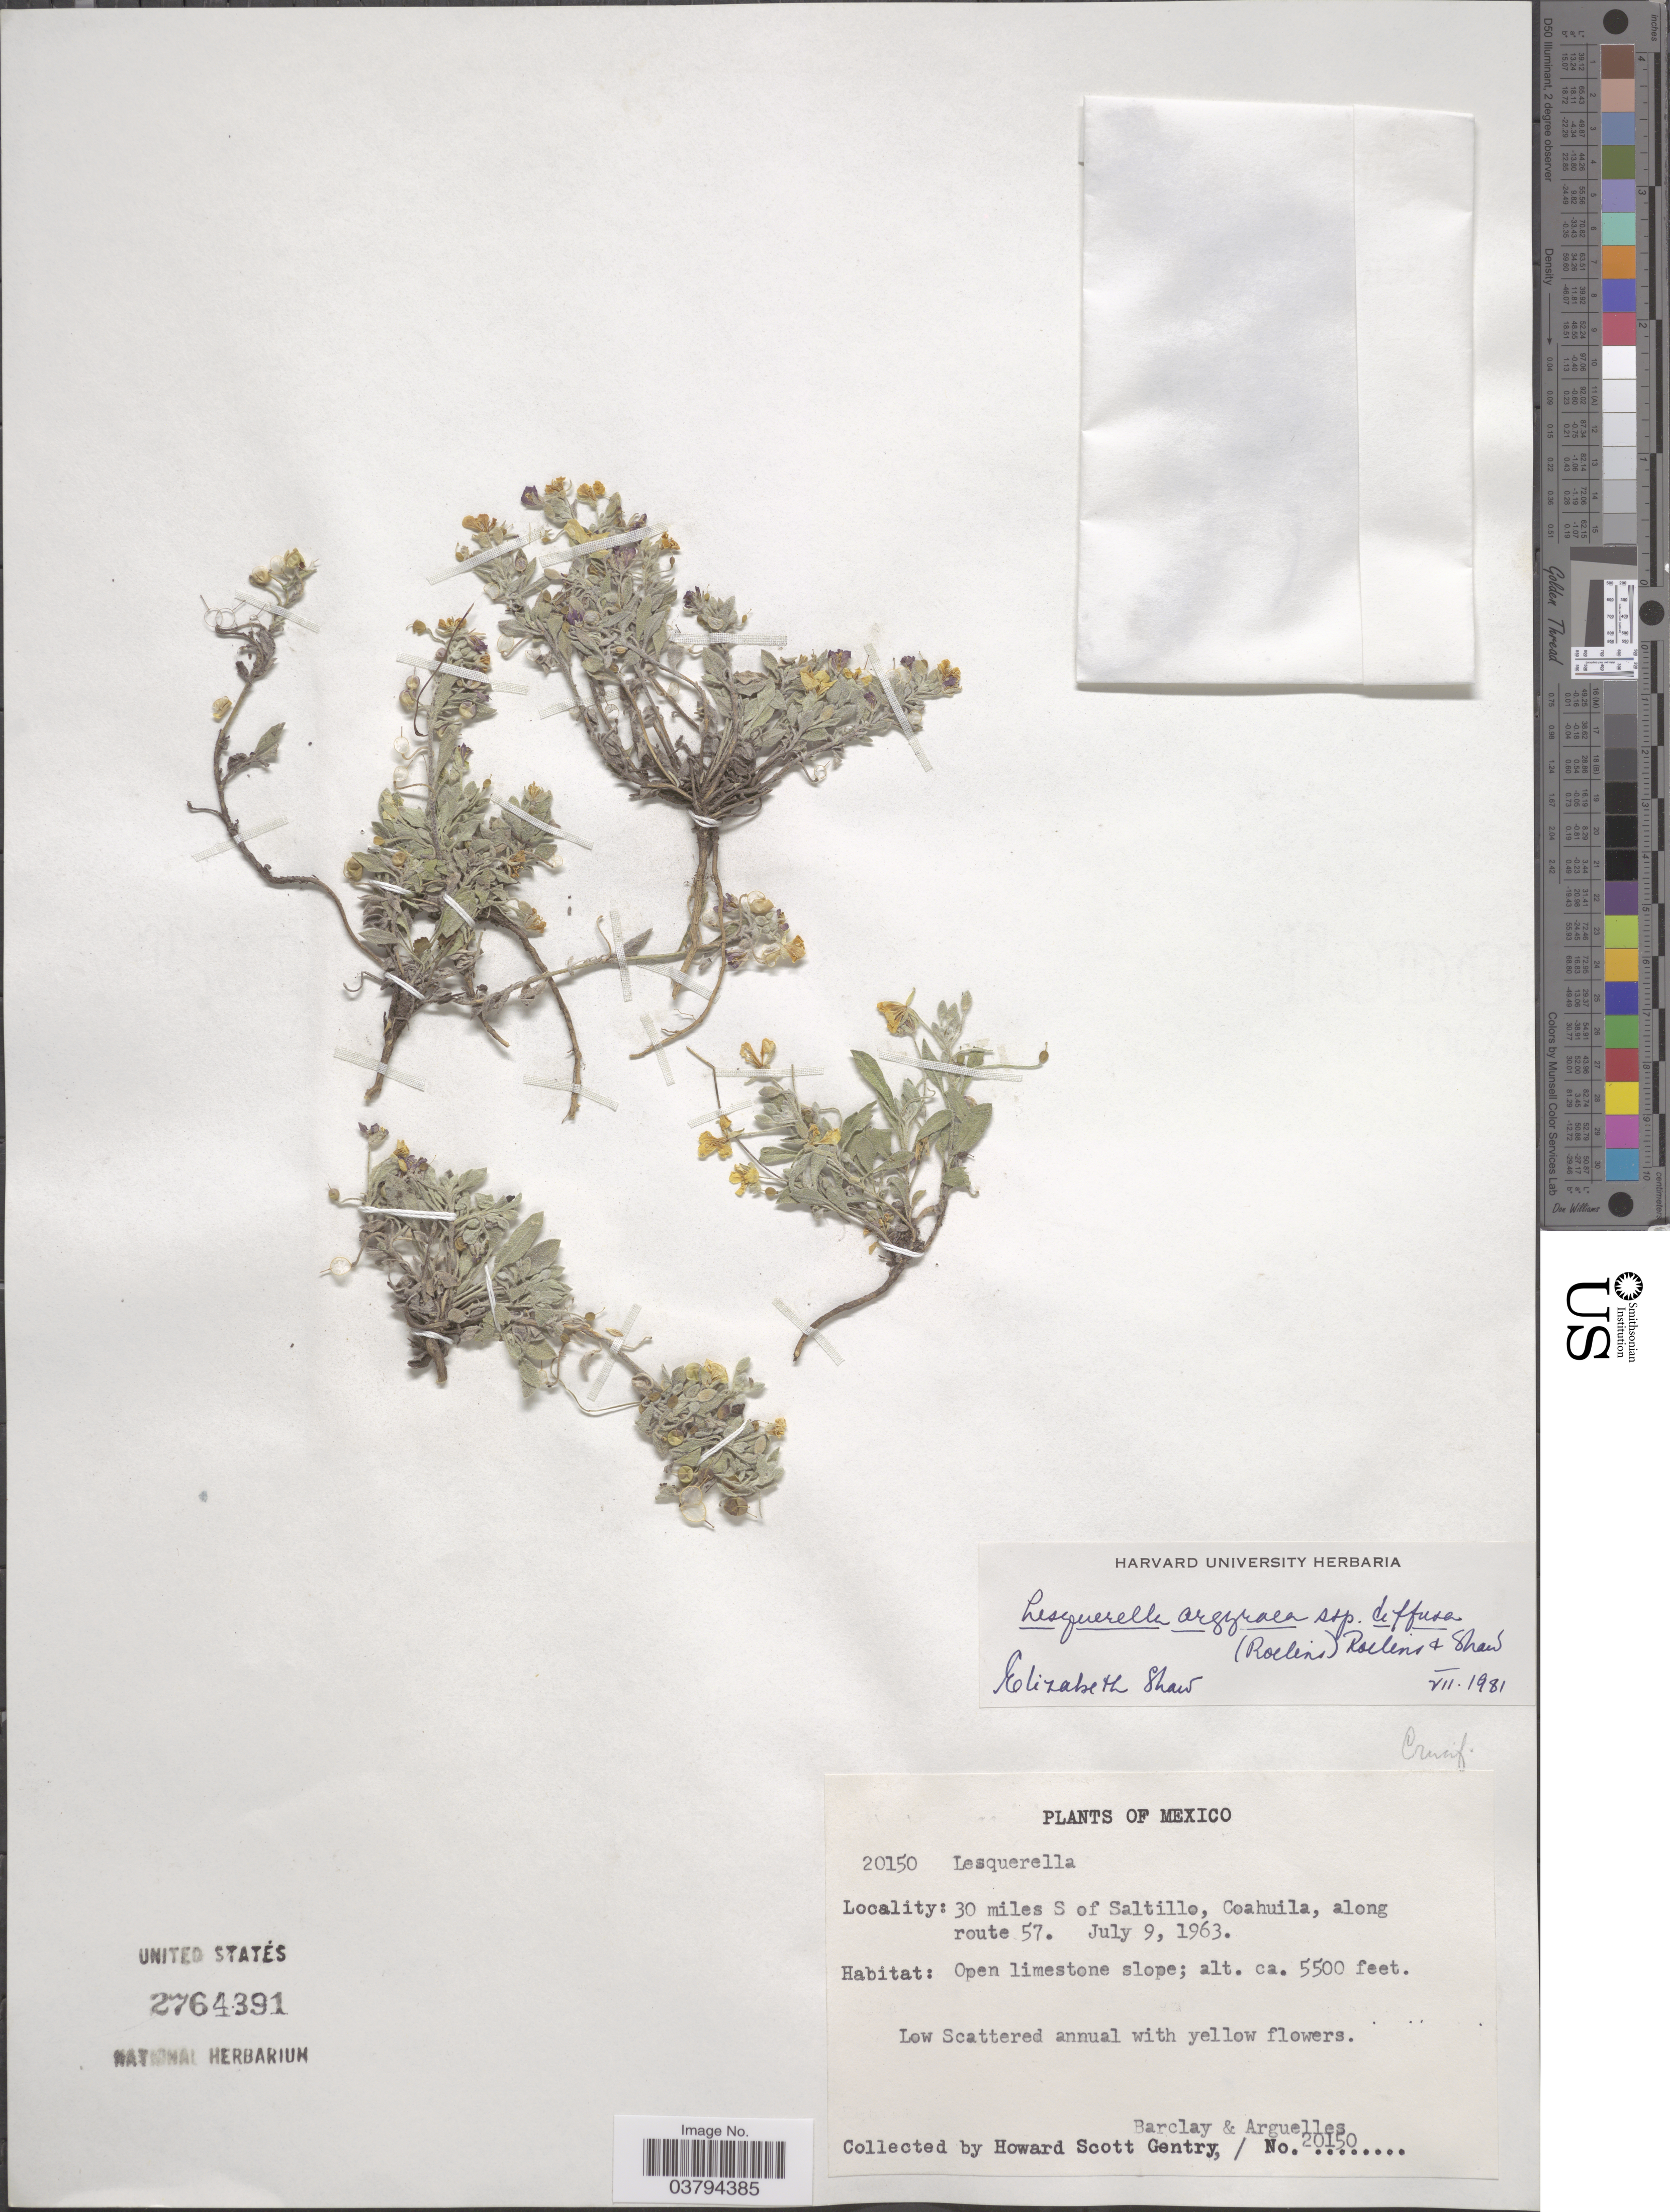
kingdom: Plantae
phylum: Tracheophyta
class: Magnoliopsida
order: Brassicales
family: Brassicaceae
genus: Lesquerella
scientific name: Lesquerella argyraea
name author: (A. Gray) S. Watson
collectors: H. S. Gentry, -- Barclay & Arguelles, --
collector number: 20150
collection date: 1963-07-09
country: Mexico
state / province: Coahuila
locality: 30 miles S of Saltillo, Coahuila, along route 57.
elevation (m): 1676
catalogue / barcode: US 2764391